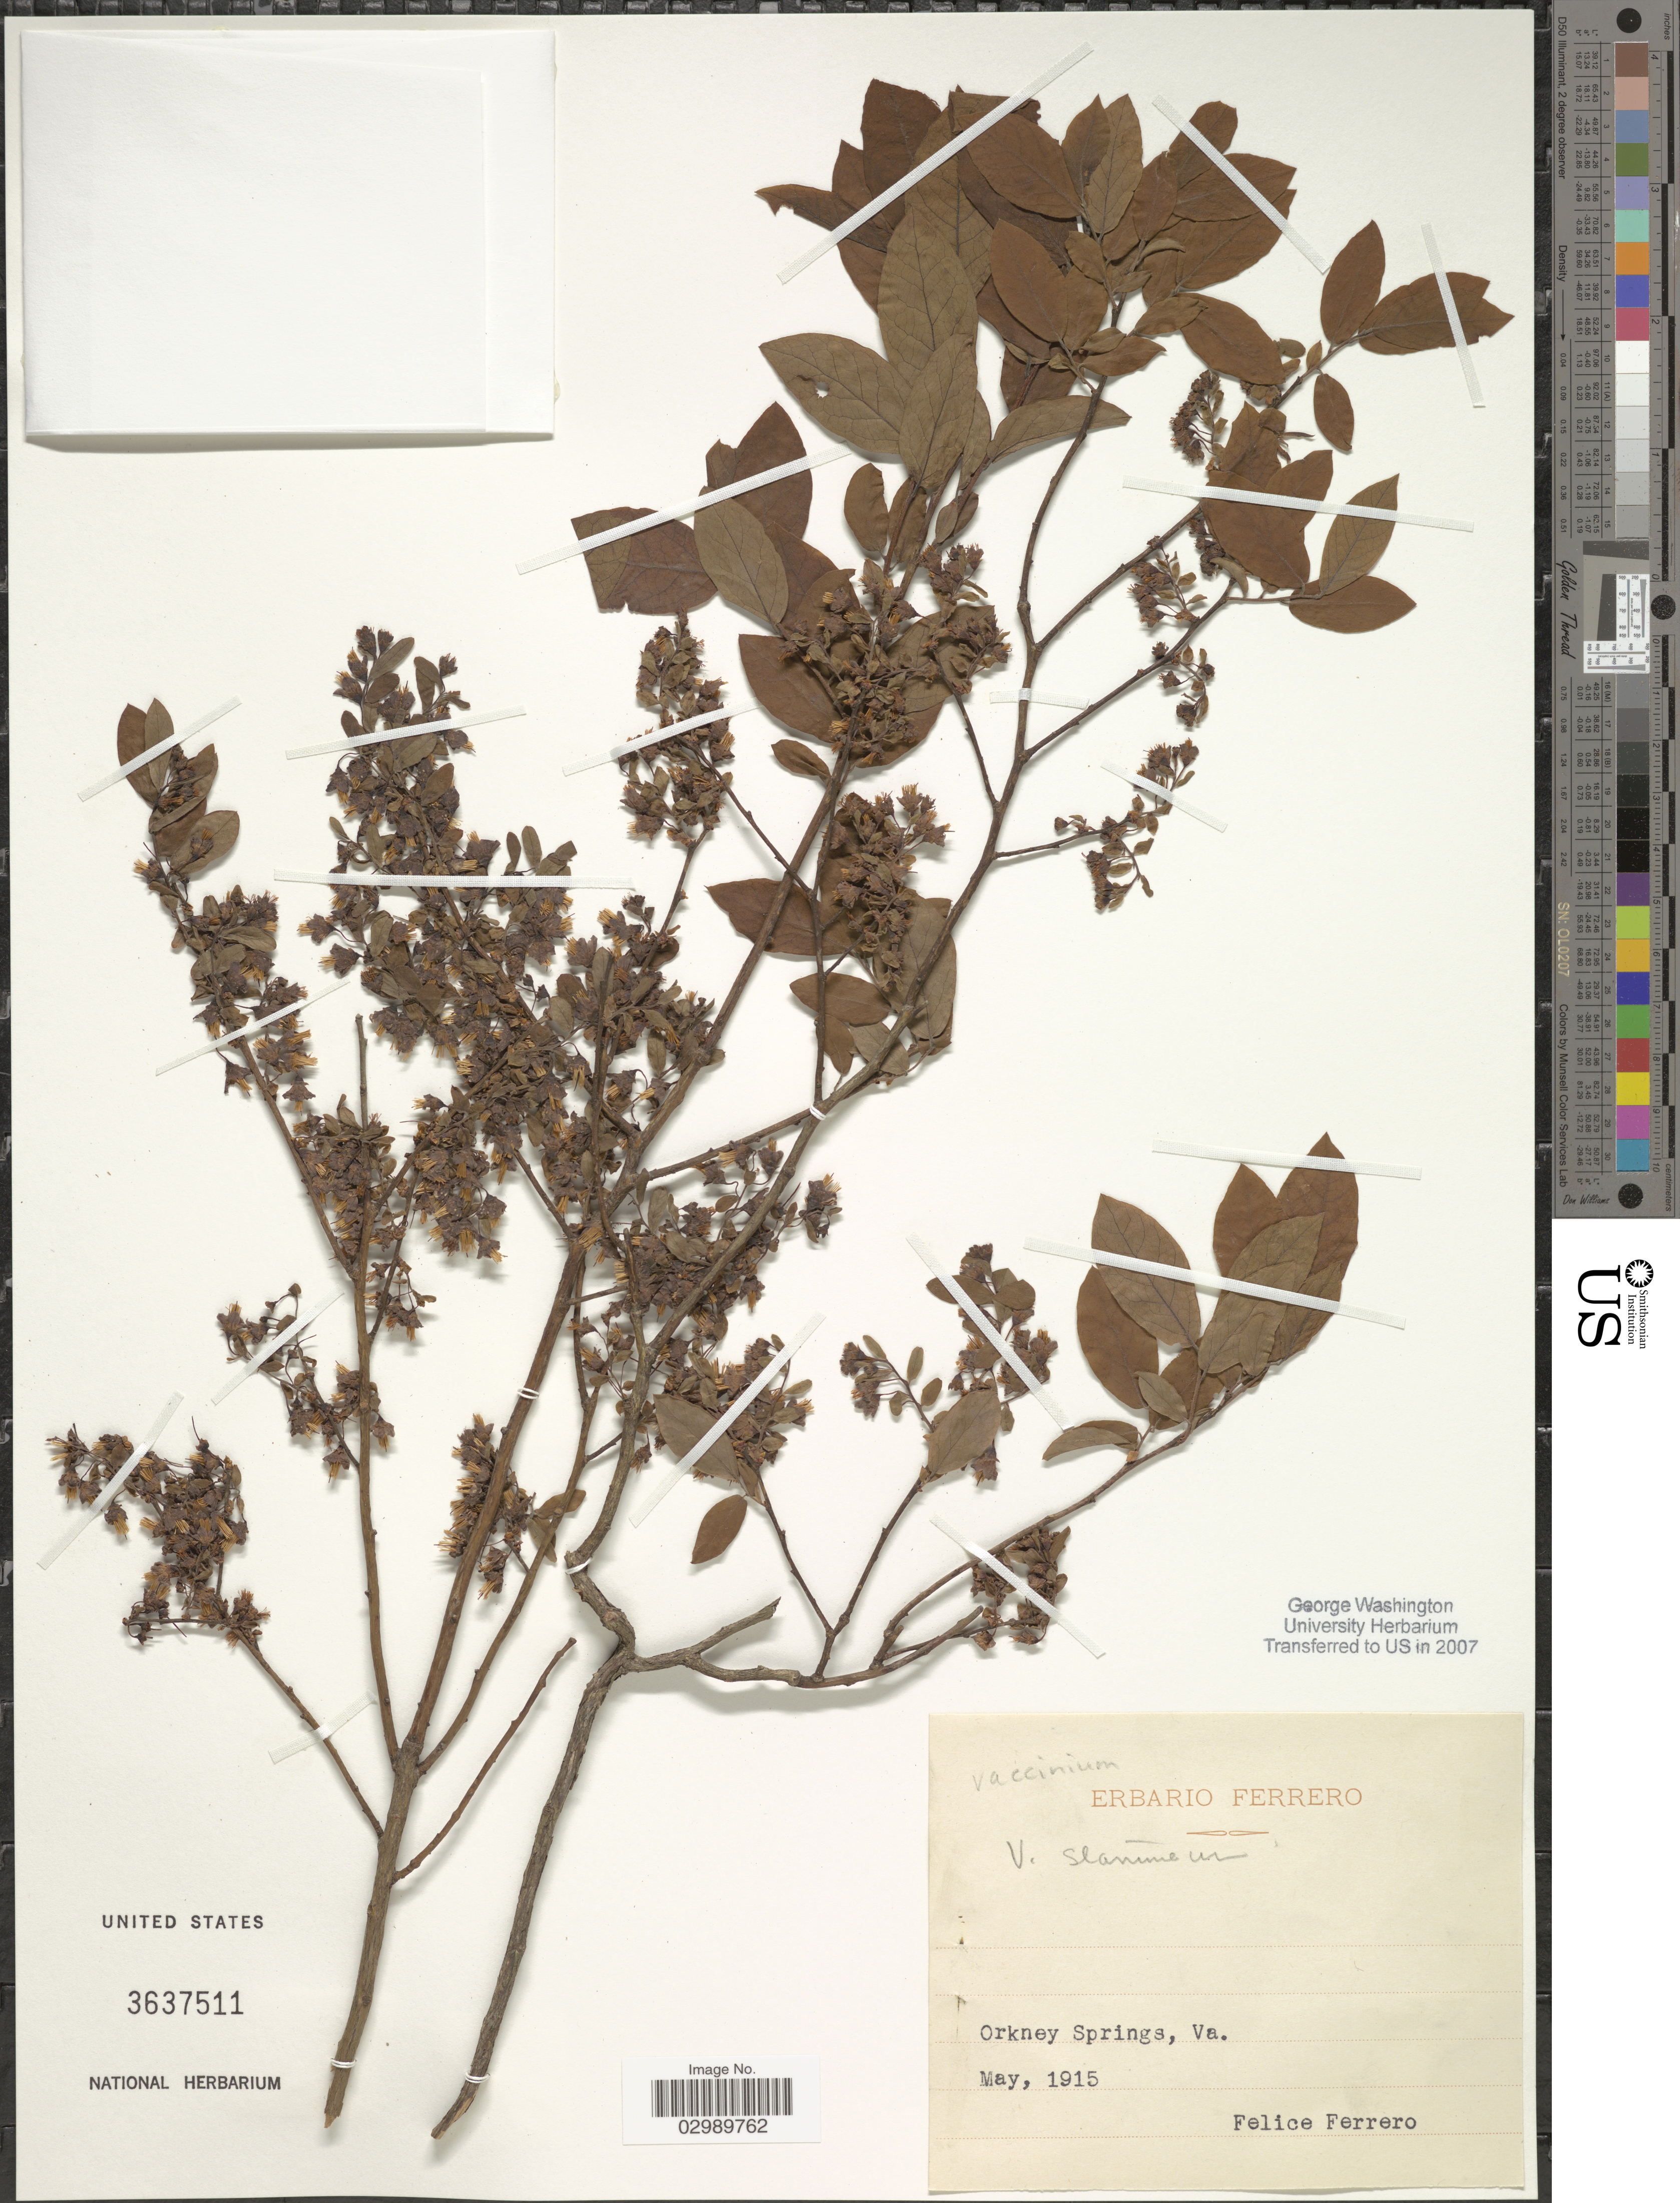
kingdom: Plantae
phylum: Tracheophyta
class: Magnoliopsida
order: Ericales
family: Ericaceae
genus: Vaccinium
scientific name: Vaccinium stamineum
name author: L.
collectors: F. Ferrero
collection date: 1915-05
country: United States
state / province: Virginia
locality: Orkney Springs.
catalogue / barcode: US 3637511